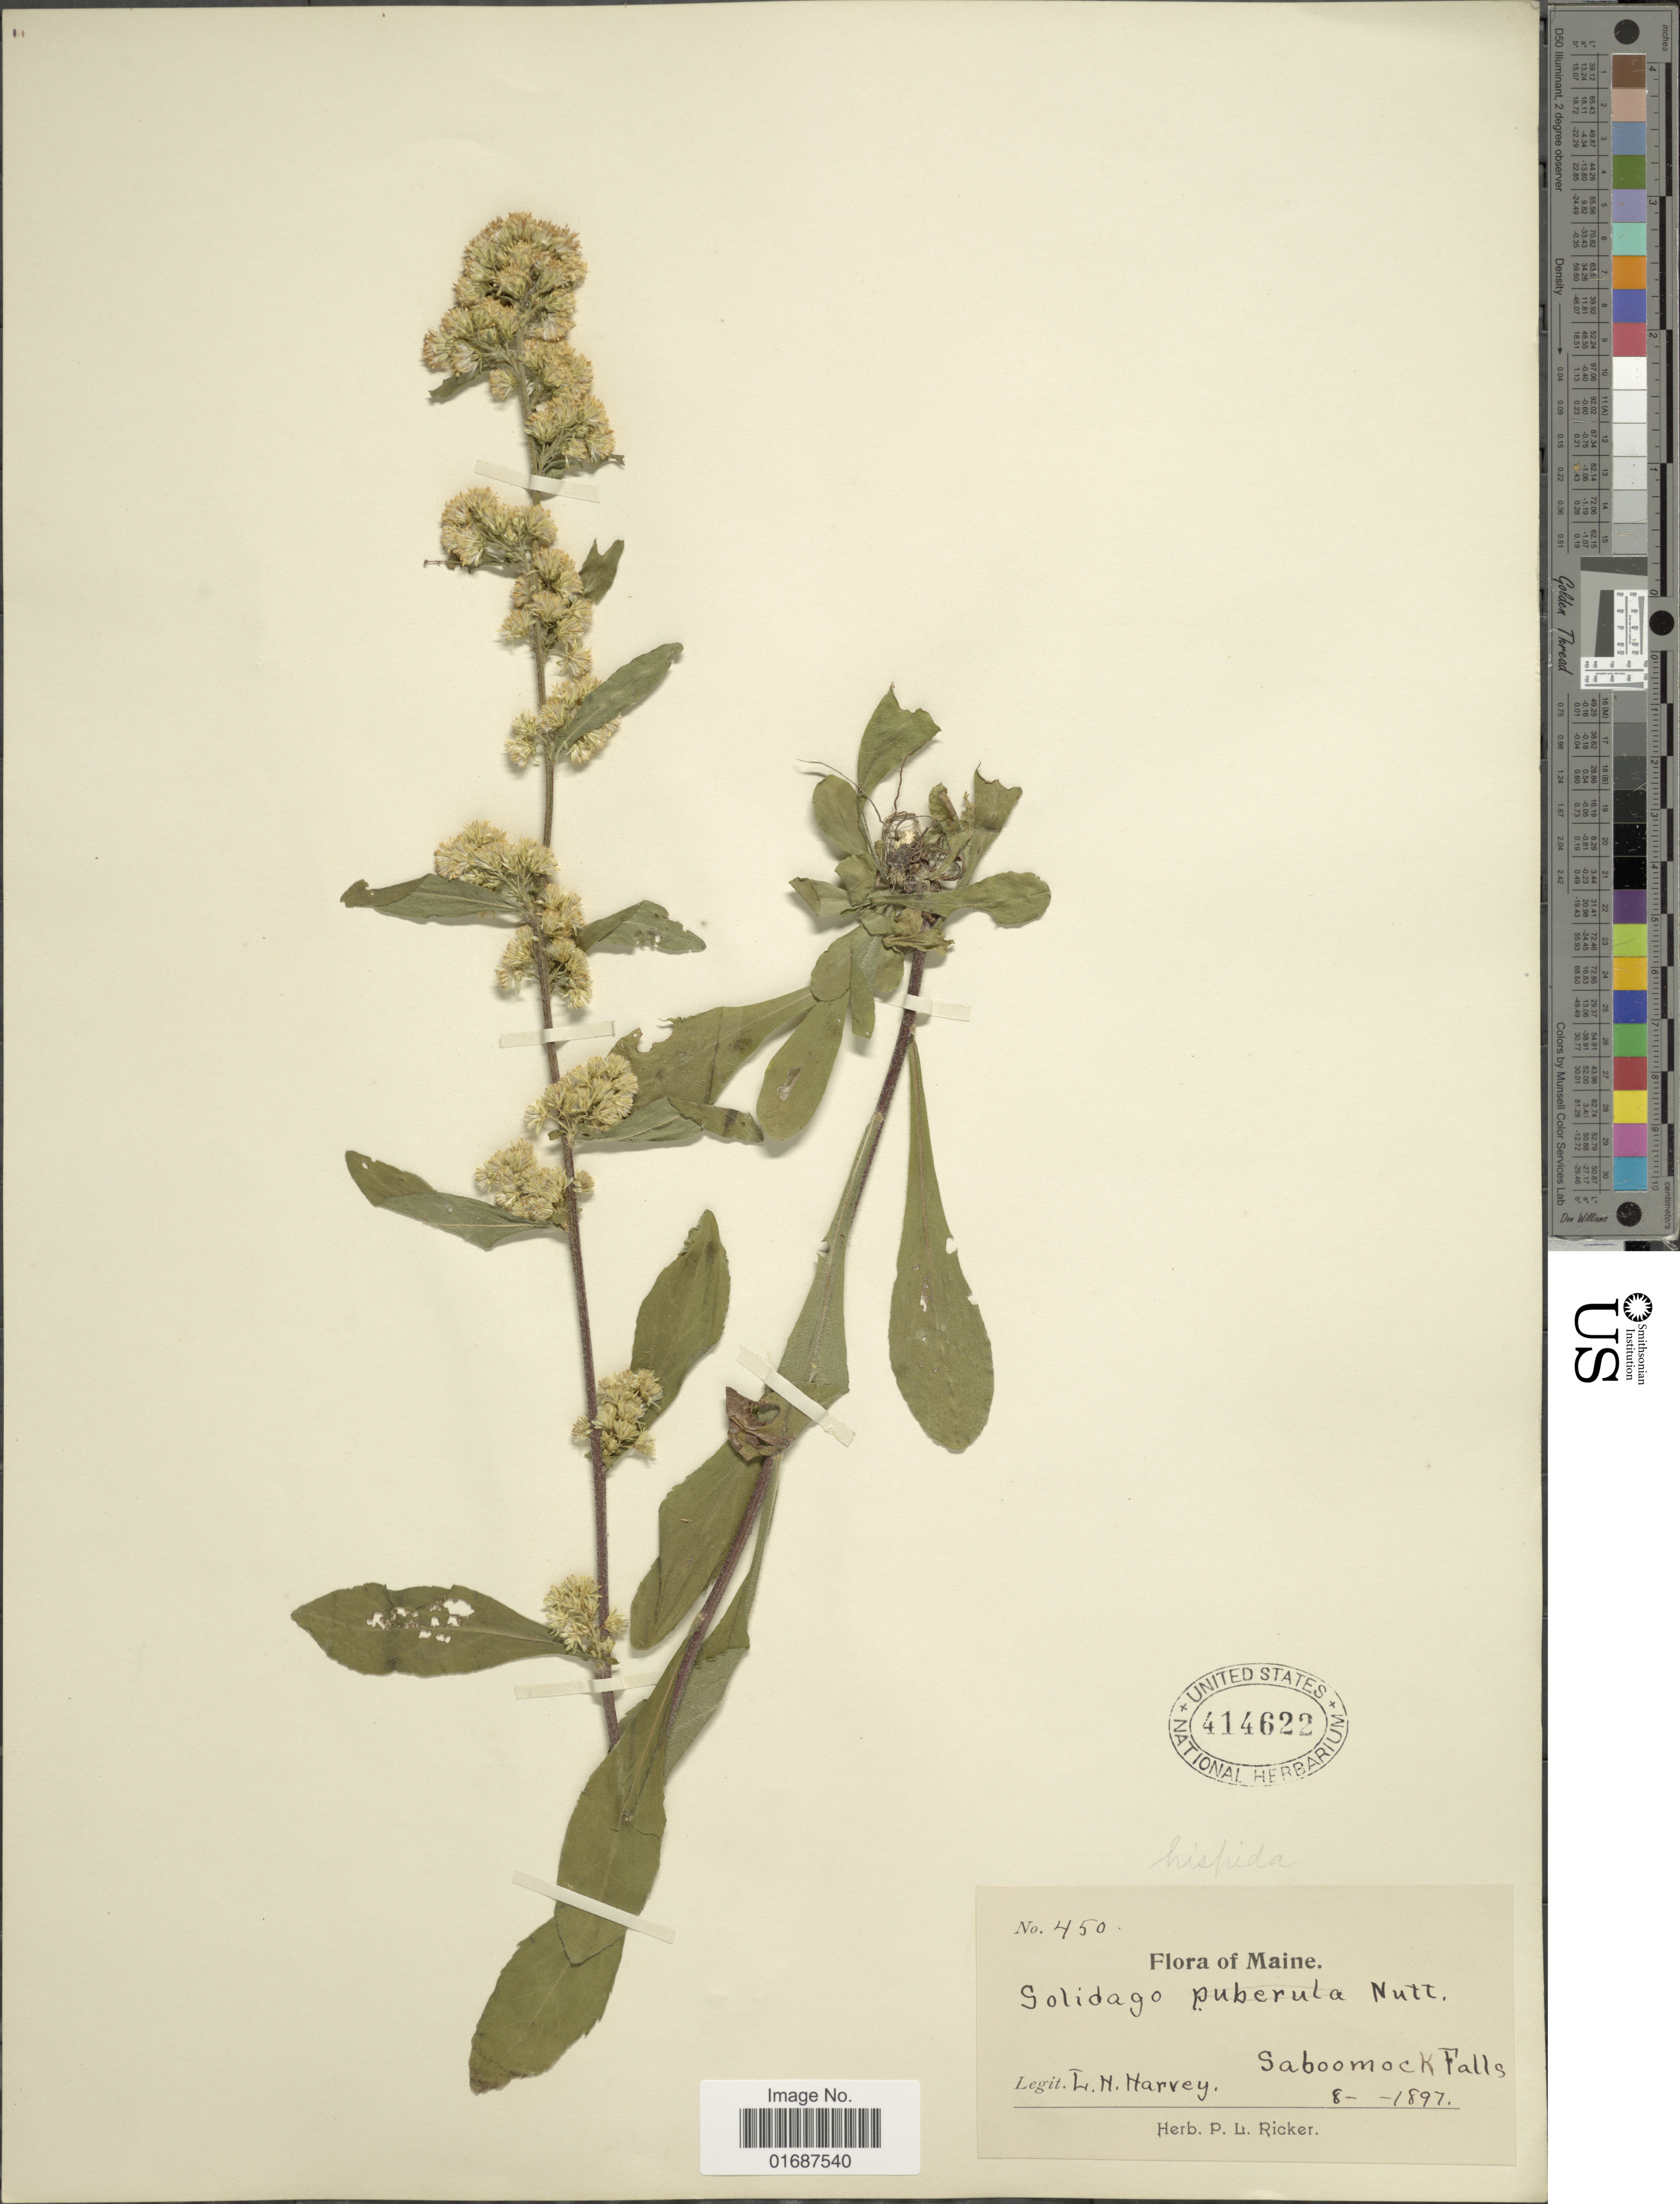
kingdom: Plantae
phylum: Tracheophyta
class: Magnoliopsida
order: Asterales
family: Asteraceae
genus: Solidago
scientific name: Solidago hispida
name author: Muhl. ex Willd.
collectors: L. H. Harvey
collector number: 450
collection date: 1897-08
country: United States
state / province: Maine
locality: Saboomock Falls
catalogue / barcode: US 414622